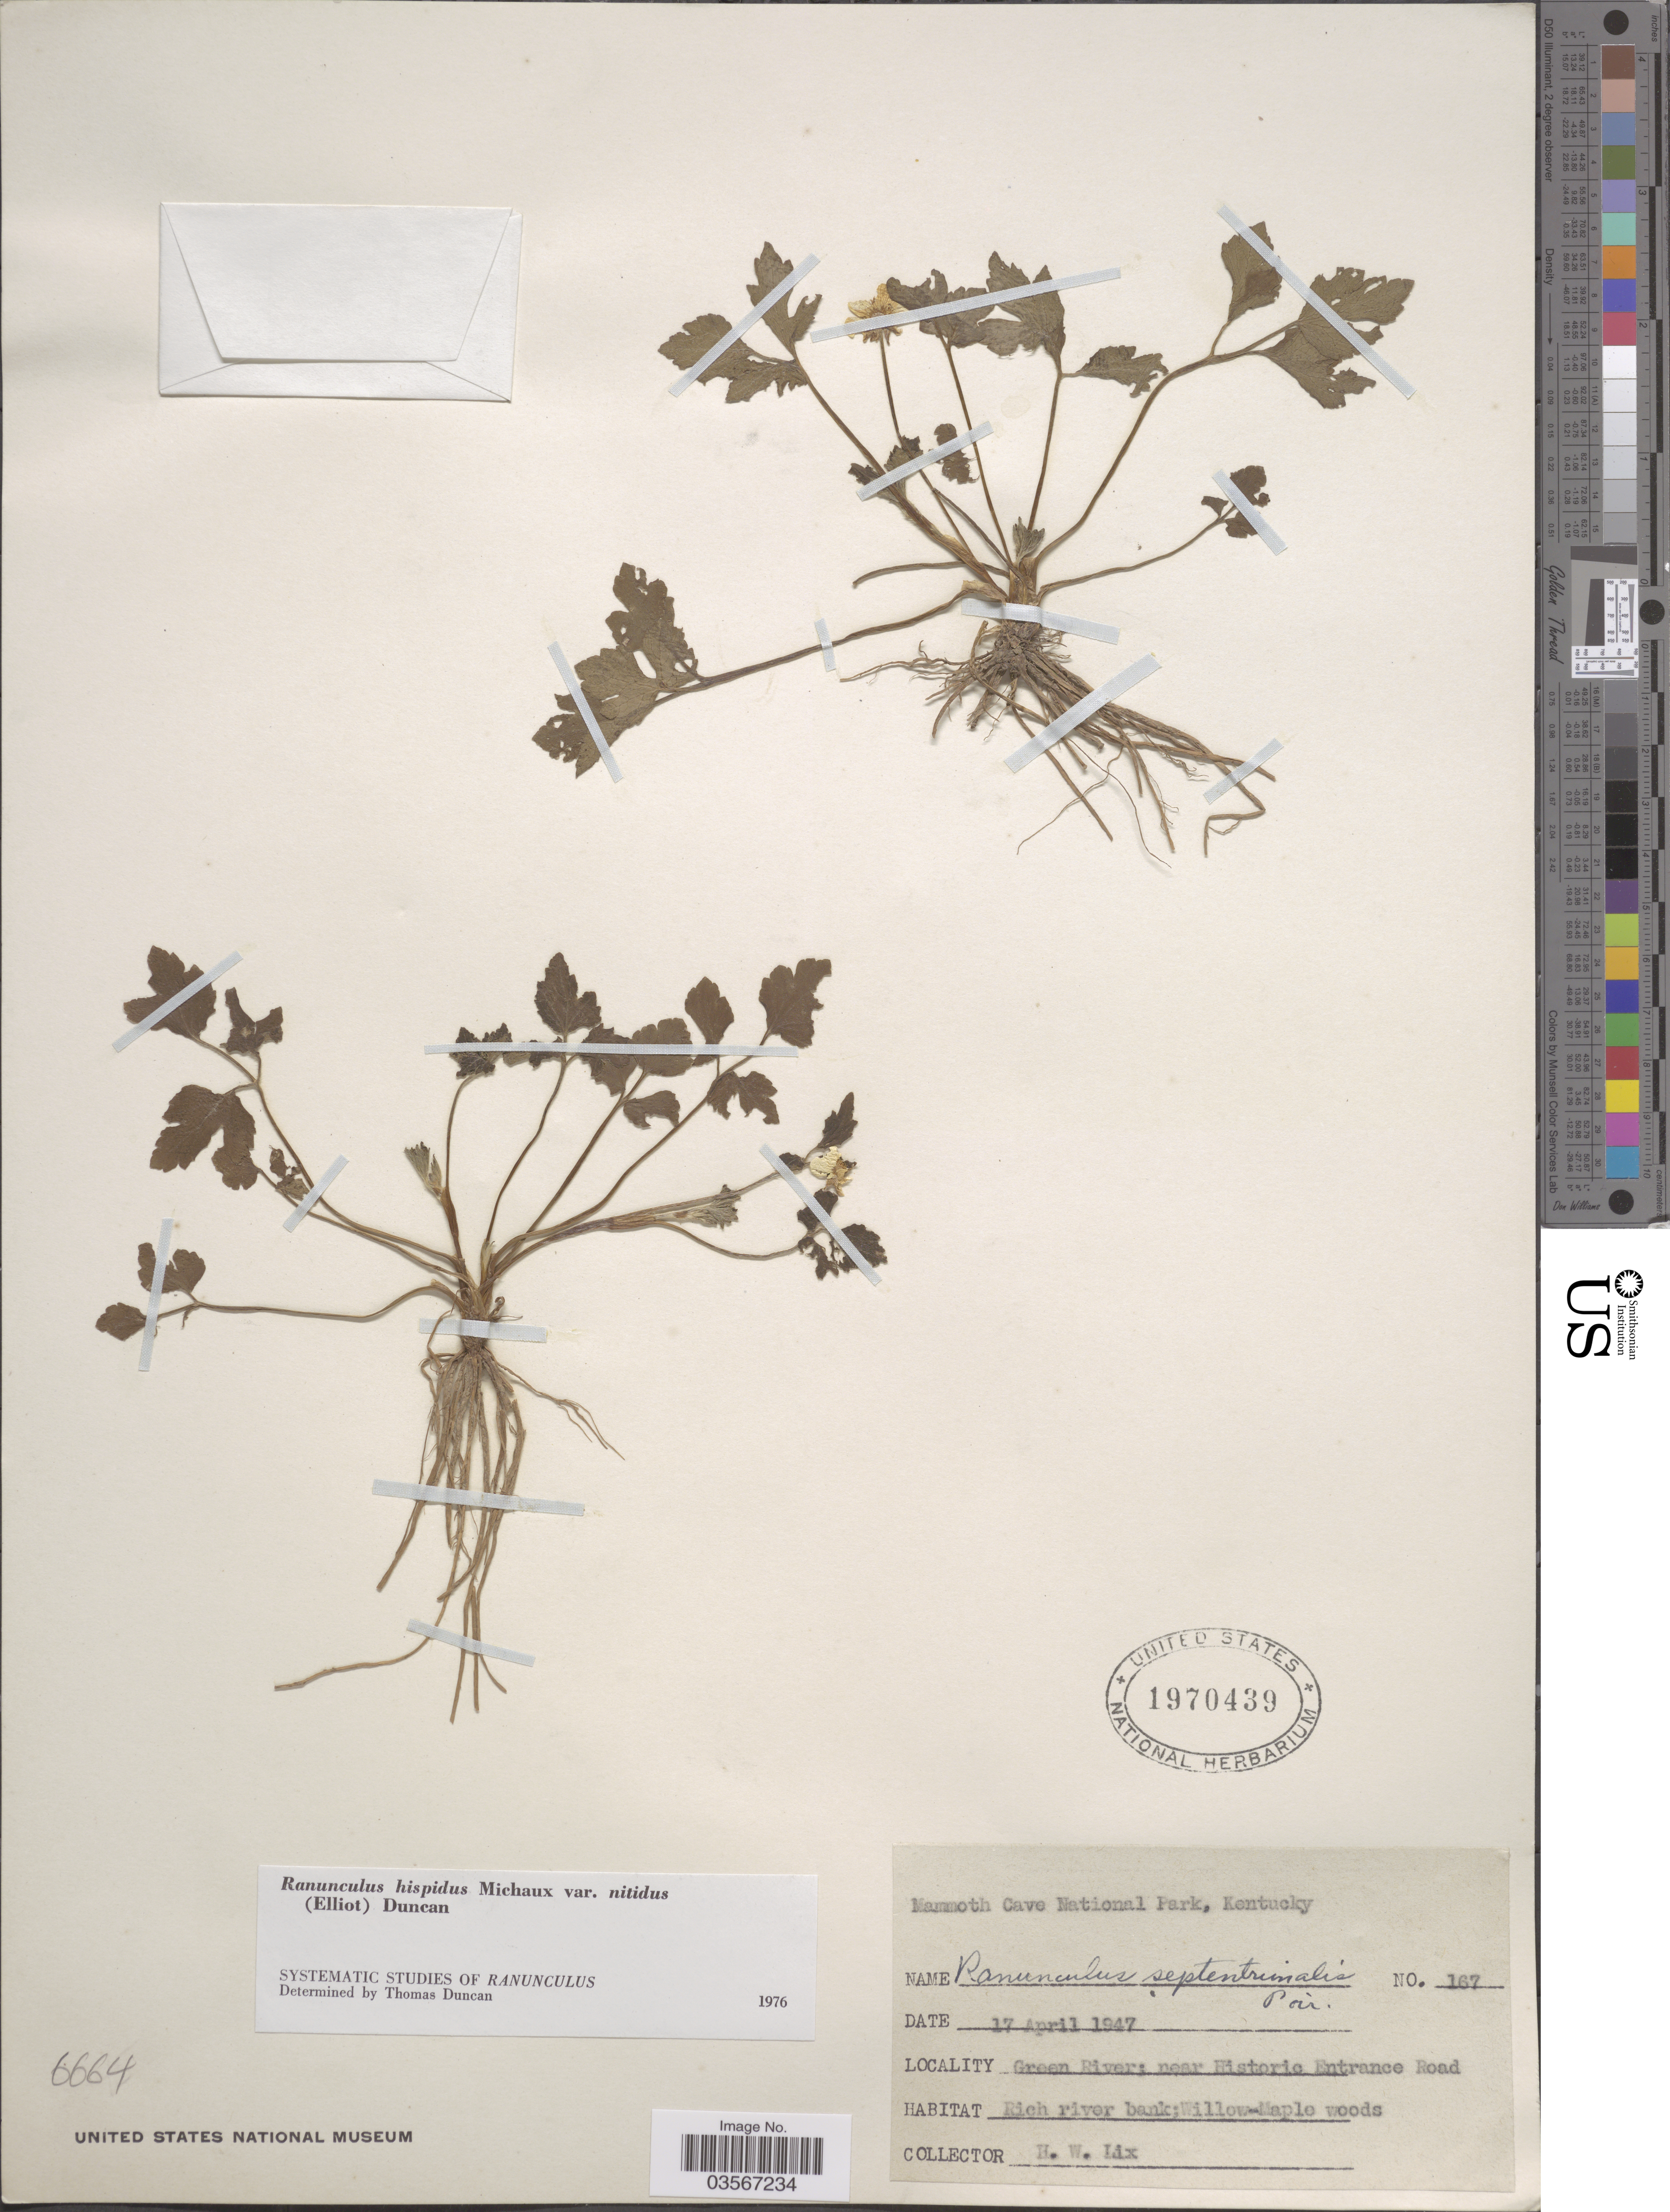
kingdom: Plantae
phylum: Tracheophyta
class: Magnoliopsida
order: Ranunculales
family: Ranunculaceae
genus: Ranunculus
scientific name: Ranunculus hispidus var. nitidus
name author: (Chapm.) T. Duncan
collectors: H. W. Lix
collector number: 167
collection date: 1947-04-17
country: United States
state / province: Kentucky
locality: Mammoth Cave National Park. Green River: near Historic Entrance Road. Rich river bank; Willow-Maple woods.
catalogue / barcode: US 1970439